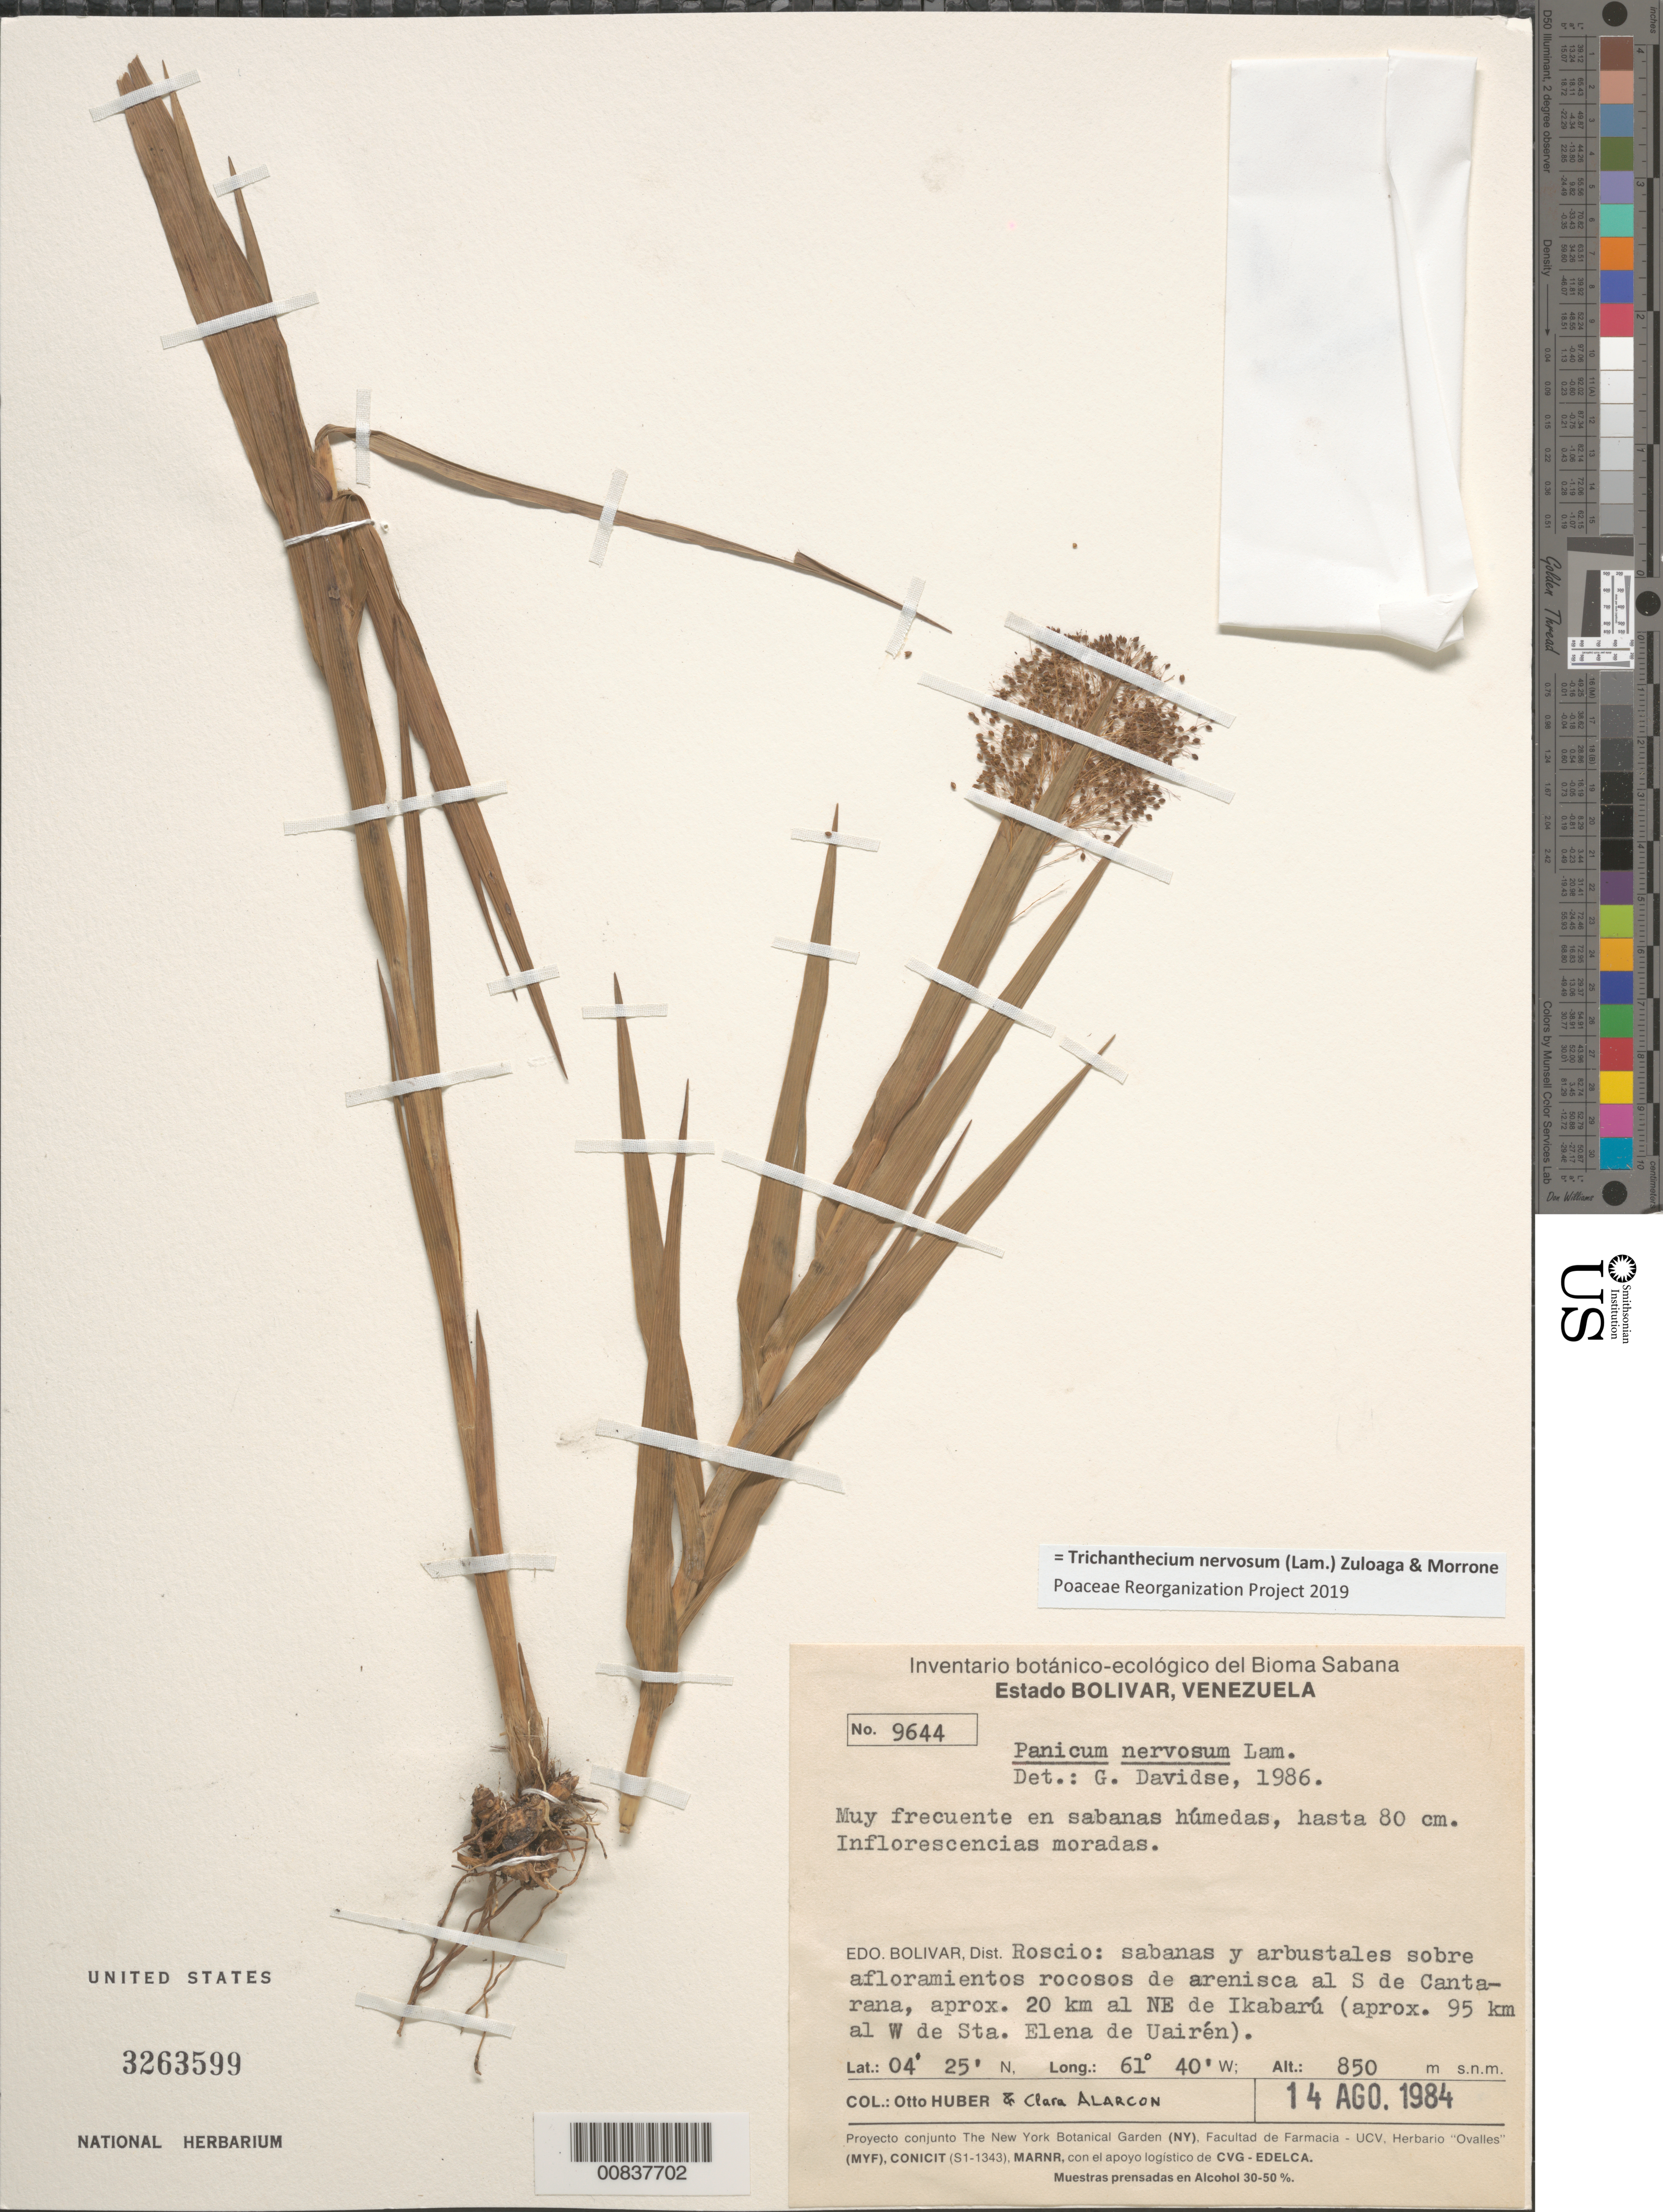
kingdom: Plantae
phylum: Tracheophyta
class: Liliopsida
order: Poales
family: Poaceae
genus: Trichanthecium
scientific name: Trichanthecium nervosum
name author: (Lam.) Zuloaga & Morrone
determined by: Poaceae Reorganization Project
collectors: O. Huber & C. Alarcon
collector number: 9644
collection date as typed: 14-Aug-84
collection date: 1984-08-14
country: Venezuela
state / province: Bolívar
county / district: Roscio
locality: Cantarana, S of, aprox. 20 km al NE de Ikabarú (aprox 95 km al W de Santa Elena de Uairén)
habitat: Sabanas húmedas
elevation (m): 850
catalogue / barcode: US 3263599